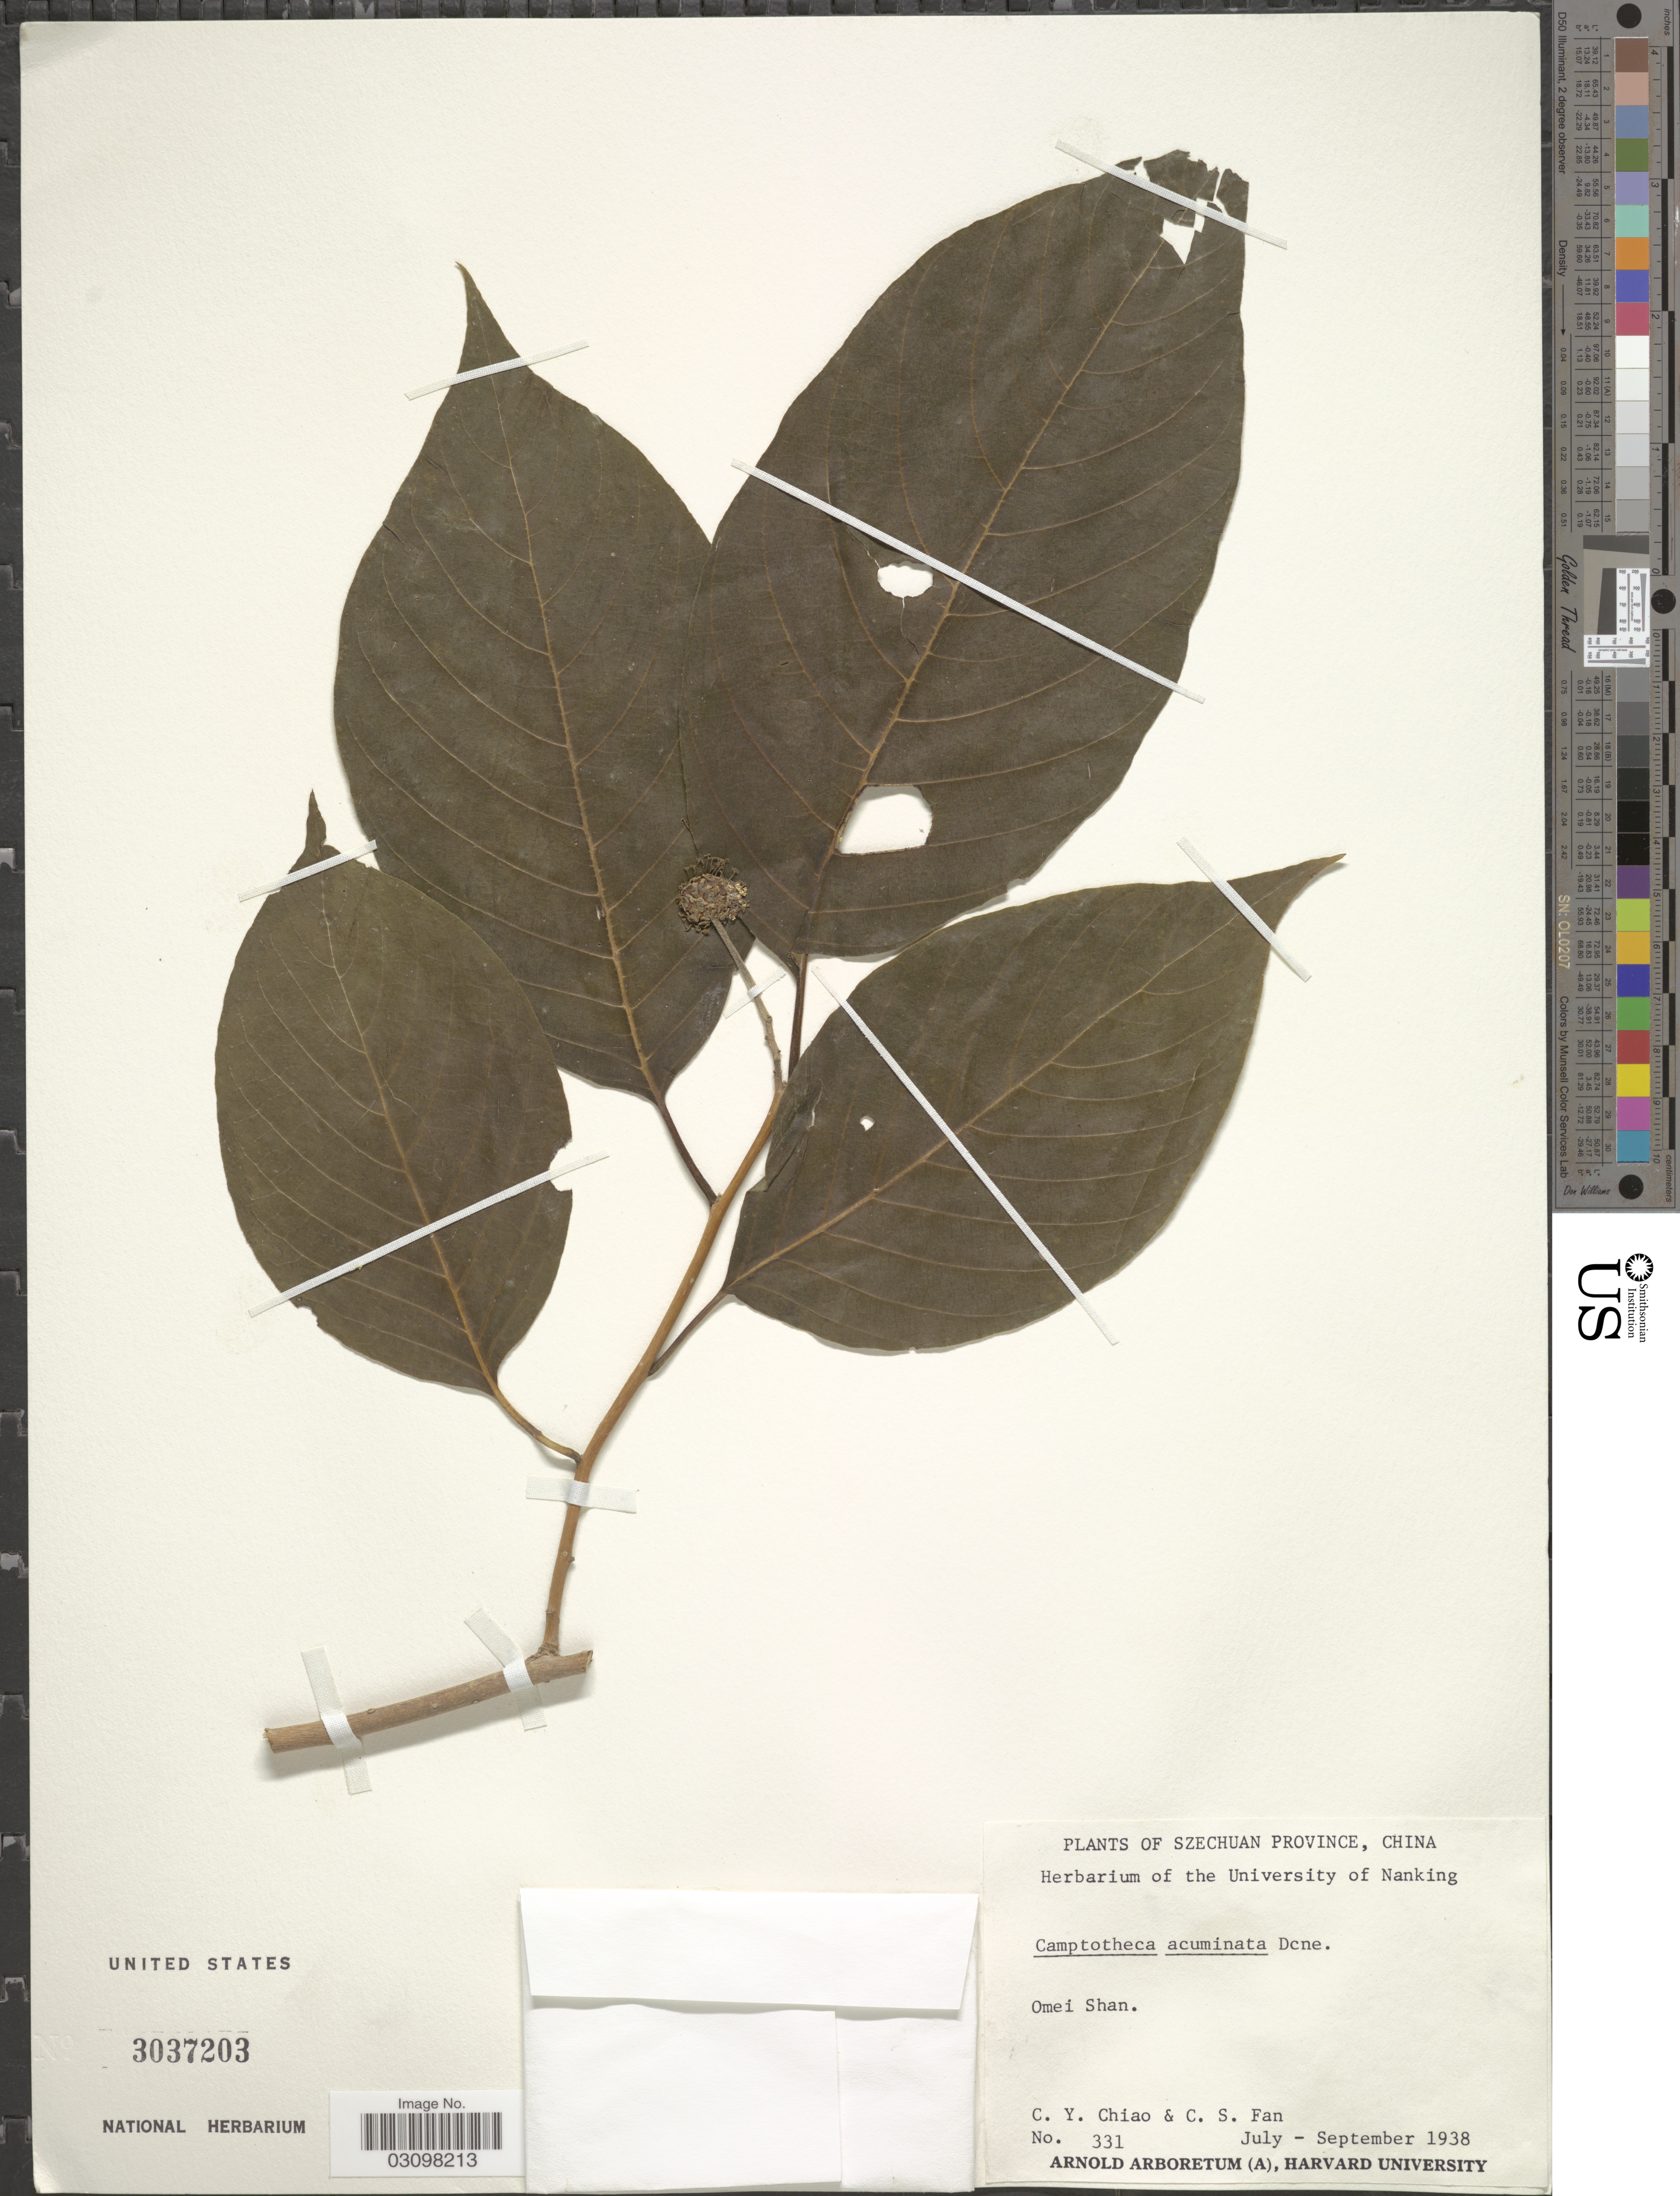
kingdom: Plantae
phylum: Tracheophyta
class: Magnoliopsida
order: Cornales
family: Nyssaceae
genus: Camptotheca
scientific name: Camptotheca acuminata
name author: Decne.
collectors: C. Y. Chiao & C. S. Fan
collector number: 331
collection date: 1938-07/1938-09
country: China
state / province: Sichuan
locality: Szechuan Province. Omei Shan.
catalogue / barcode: US 3037203